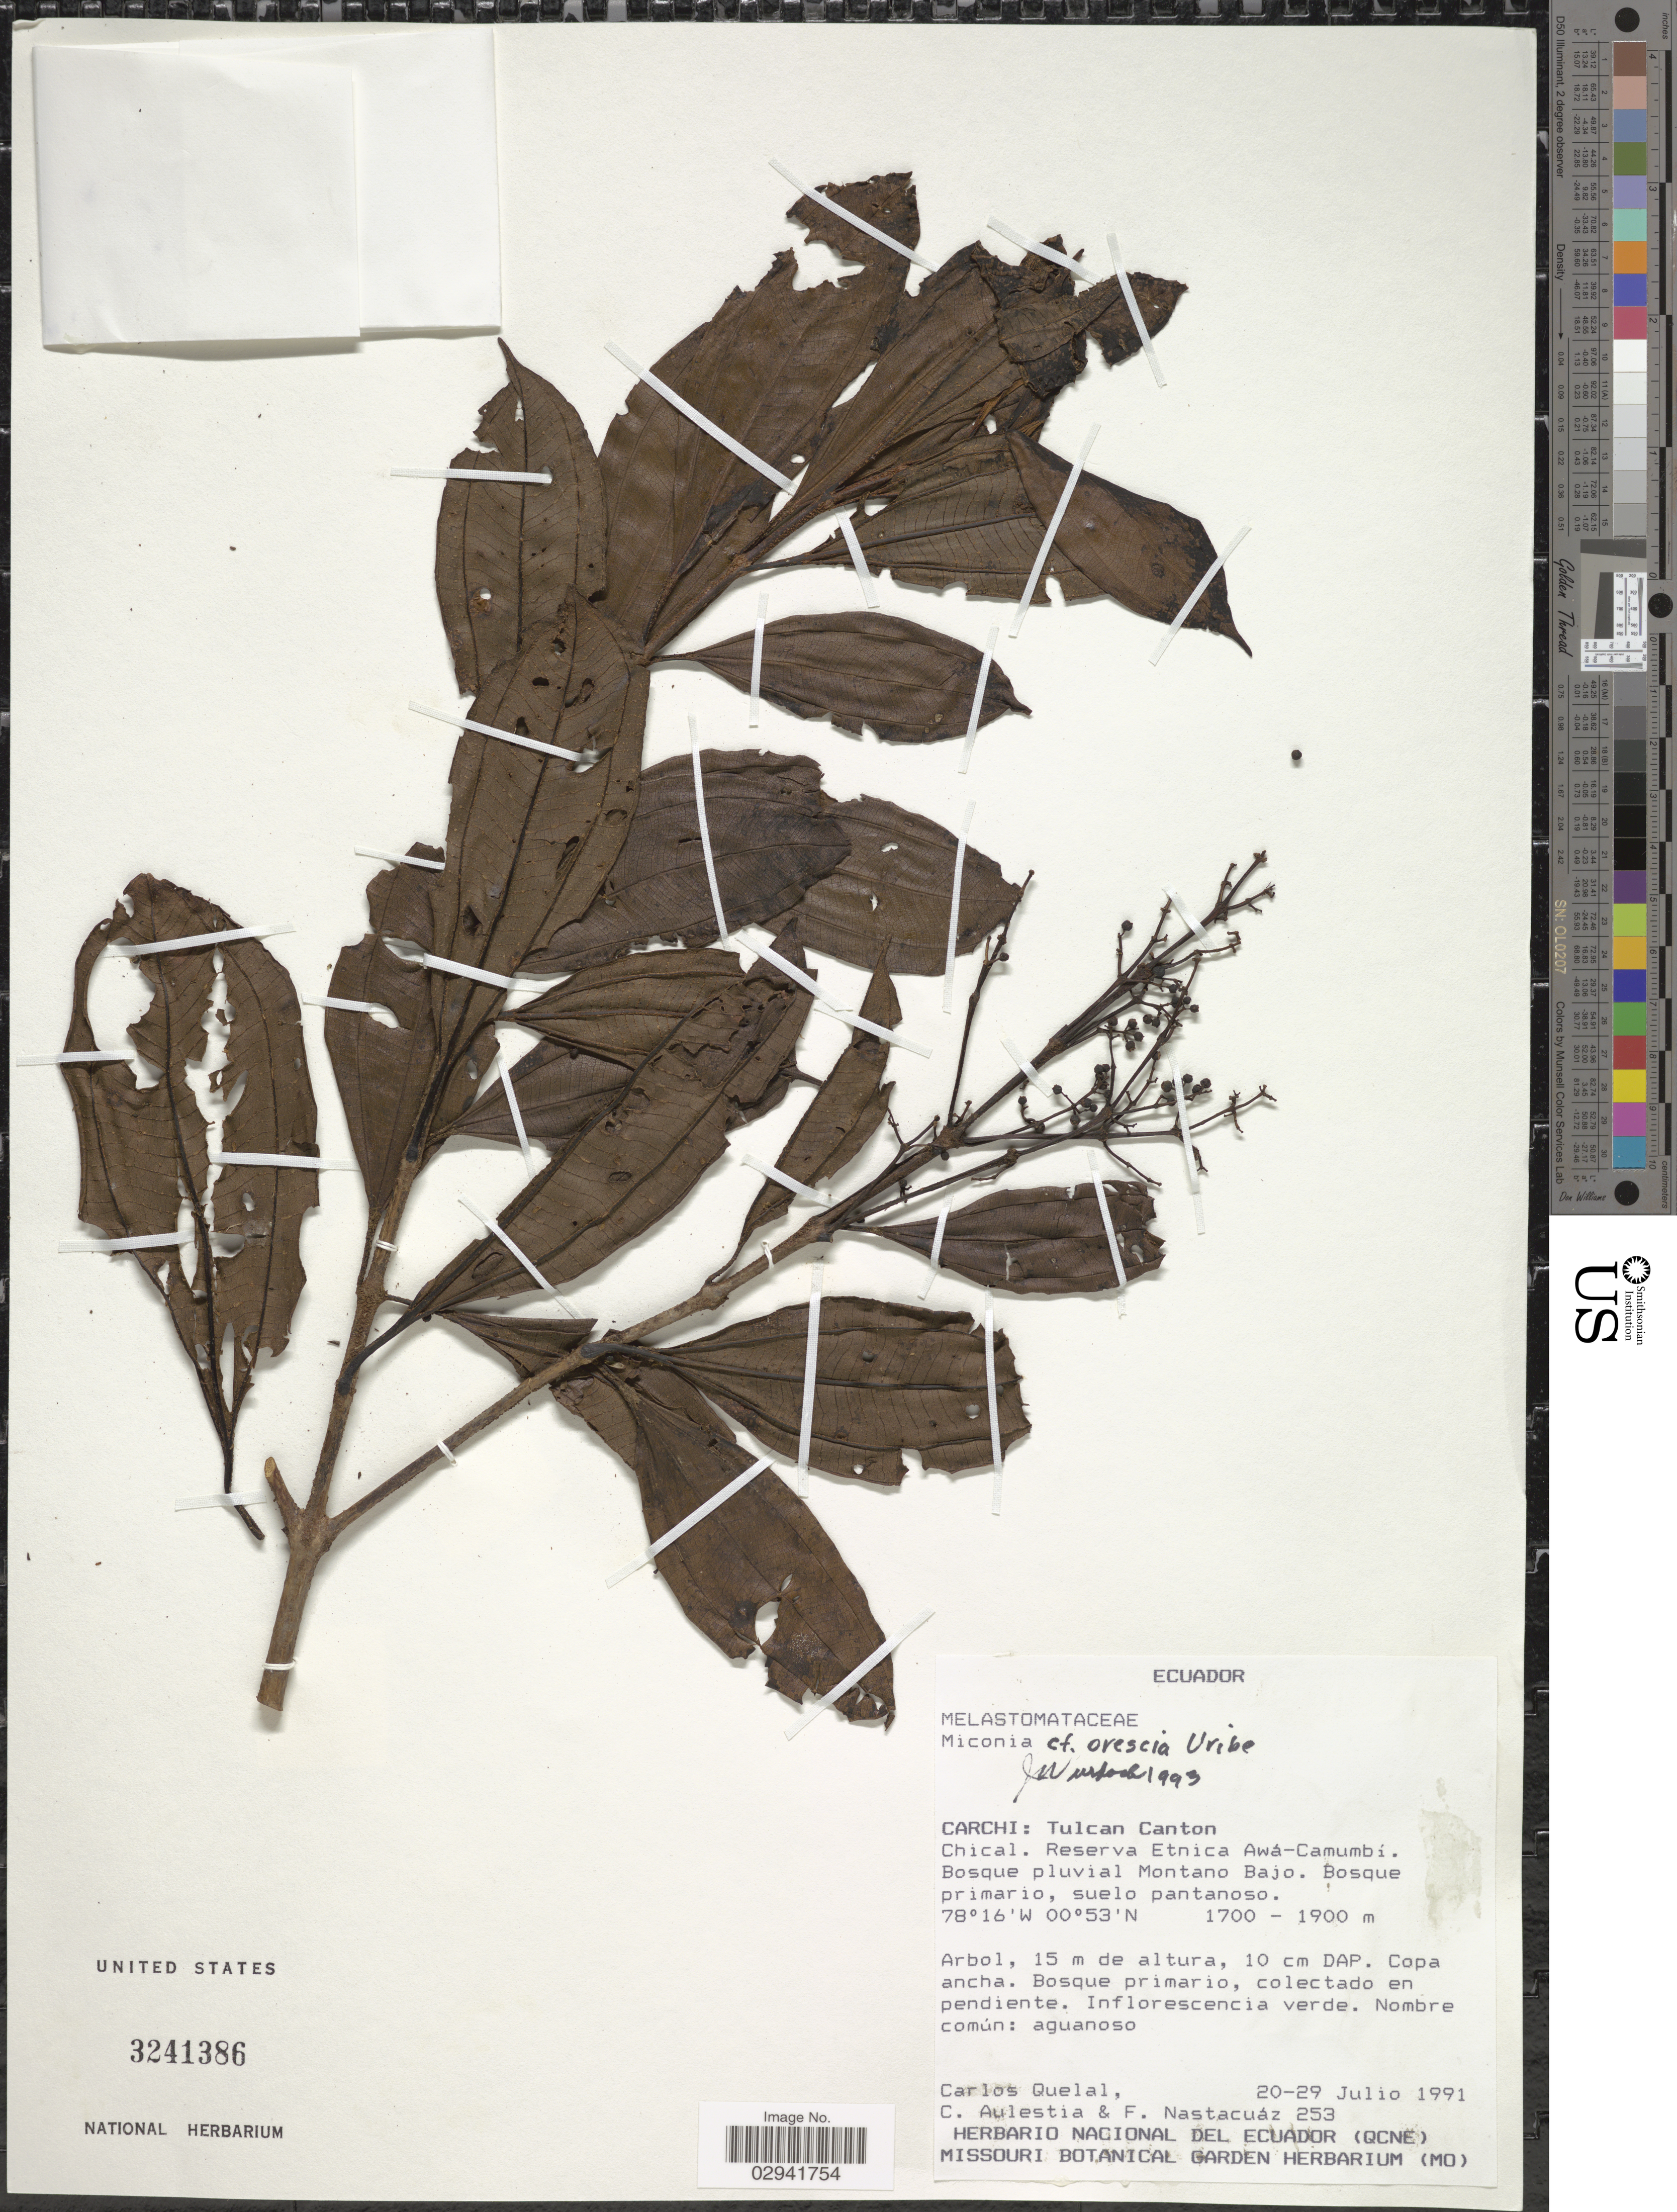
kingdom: Plantae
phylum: Tracheophyta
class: Magnoliopsida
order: Myrtales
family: Melastomataceae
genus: Miconia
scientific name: Miconia orescia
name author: L. Uribe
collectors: C. Quelal, C. Aulestia & F. Nastacuáz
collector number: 253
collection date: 1991-07-20/1991-07-29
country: Ecuador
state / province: Carchi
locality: Tulcan Canton. Chical. Reserva Etnica Awá-Camumbí. Bosque pluvial Montano Bajo.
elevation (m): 1700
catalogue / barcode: US 3241386